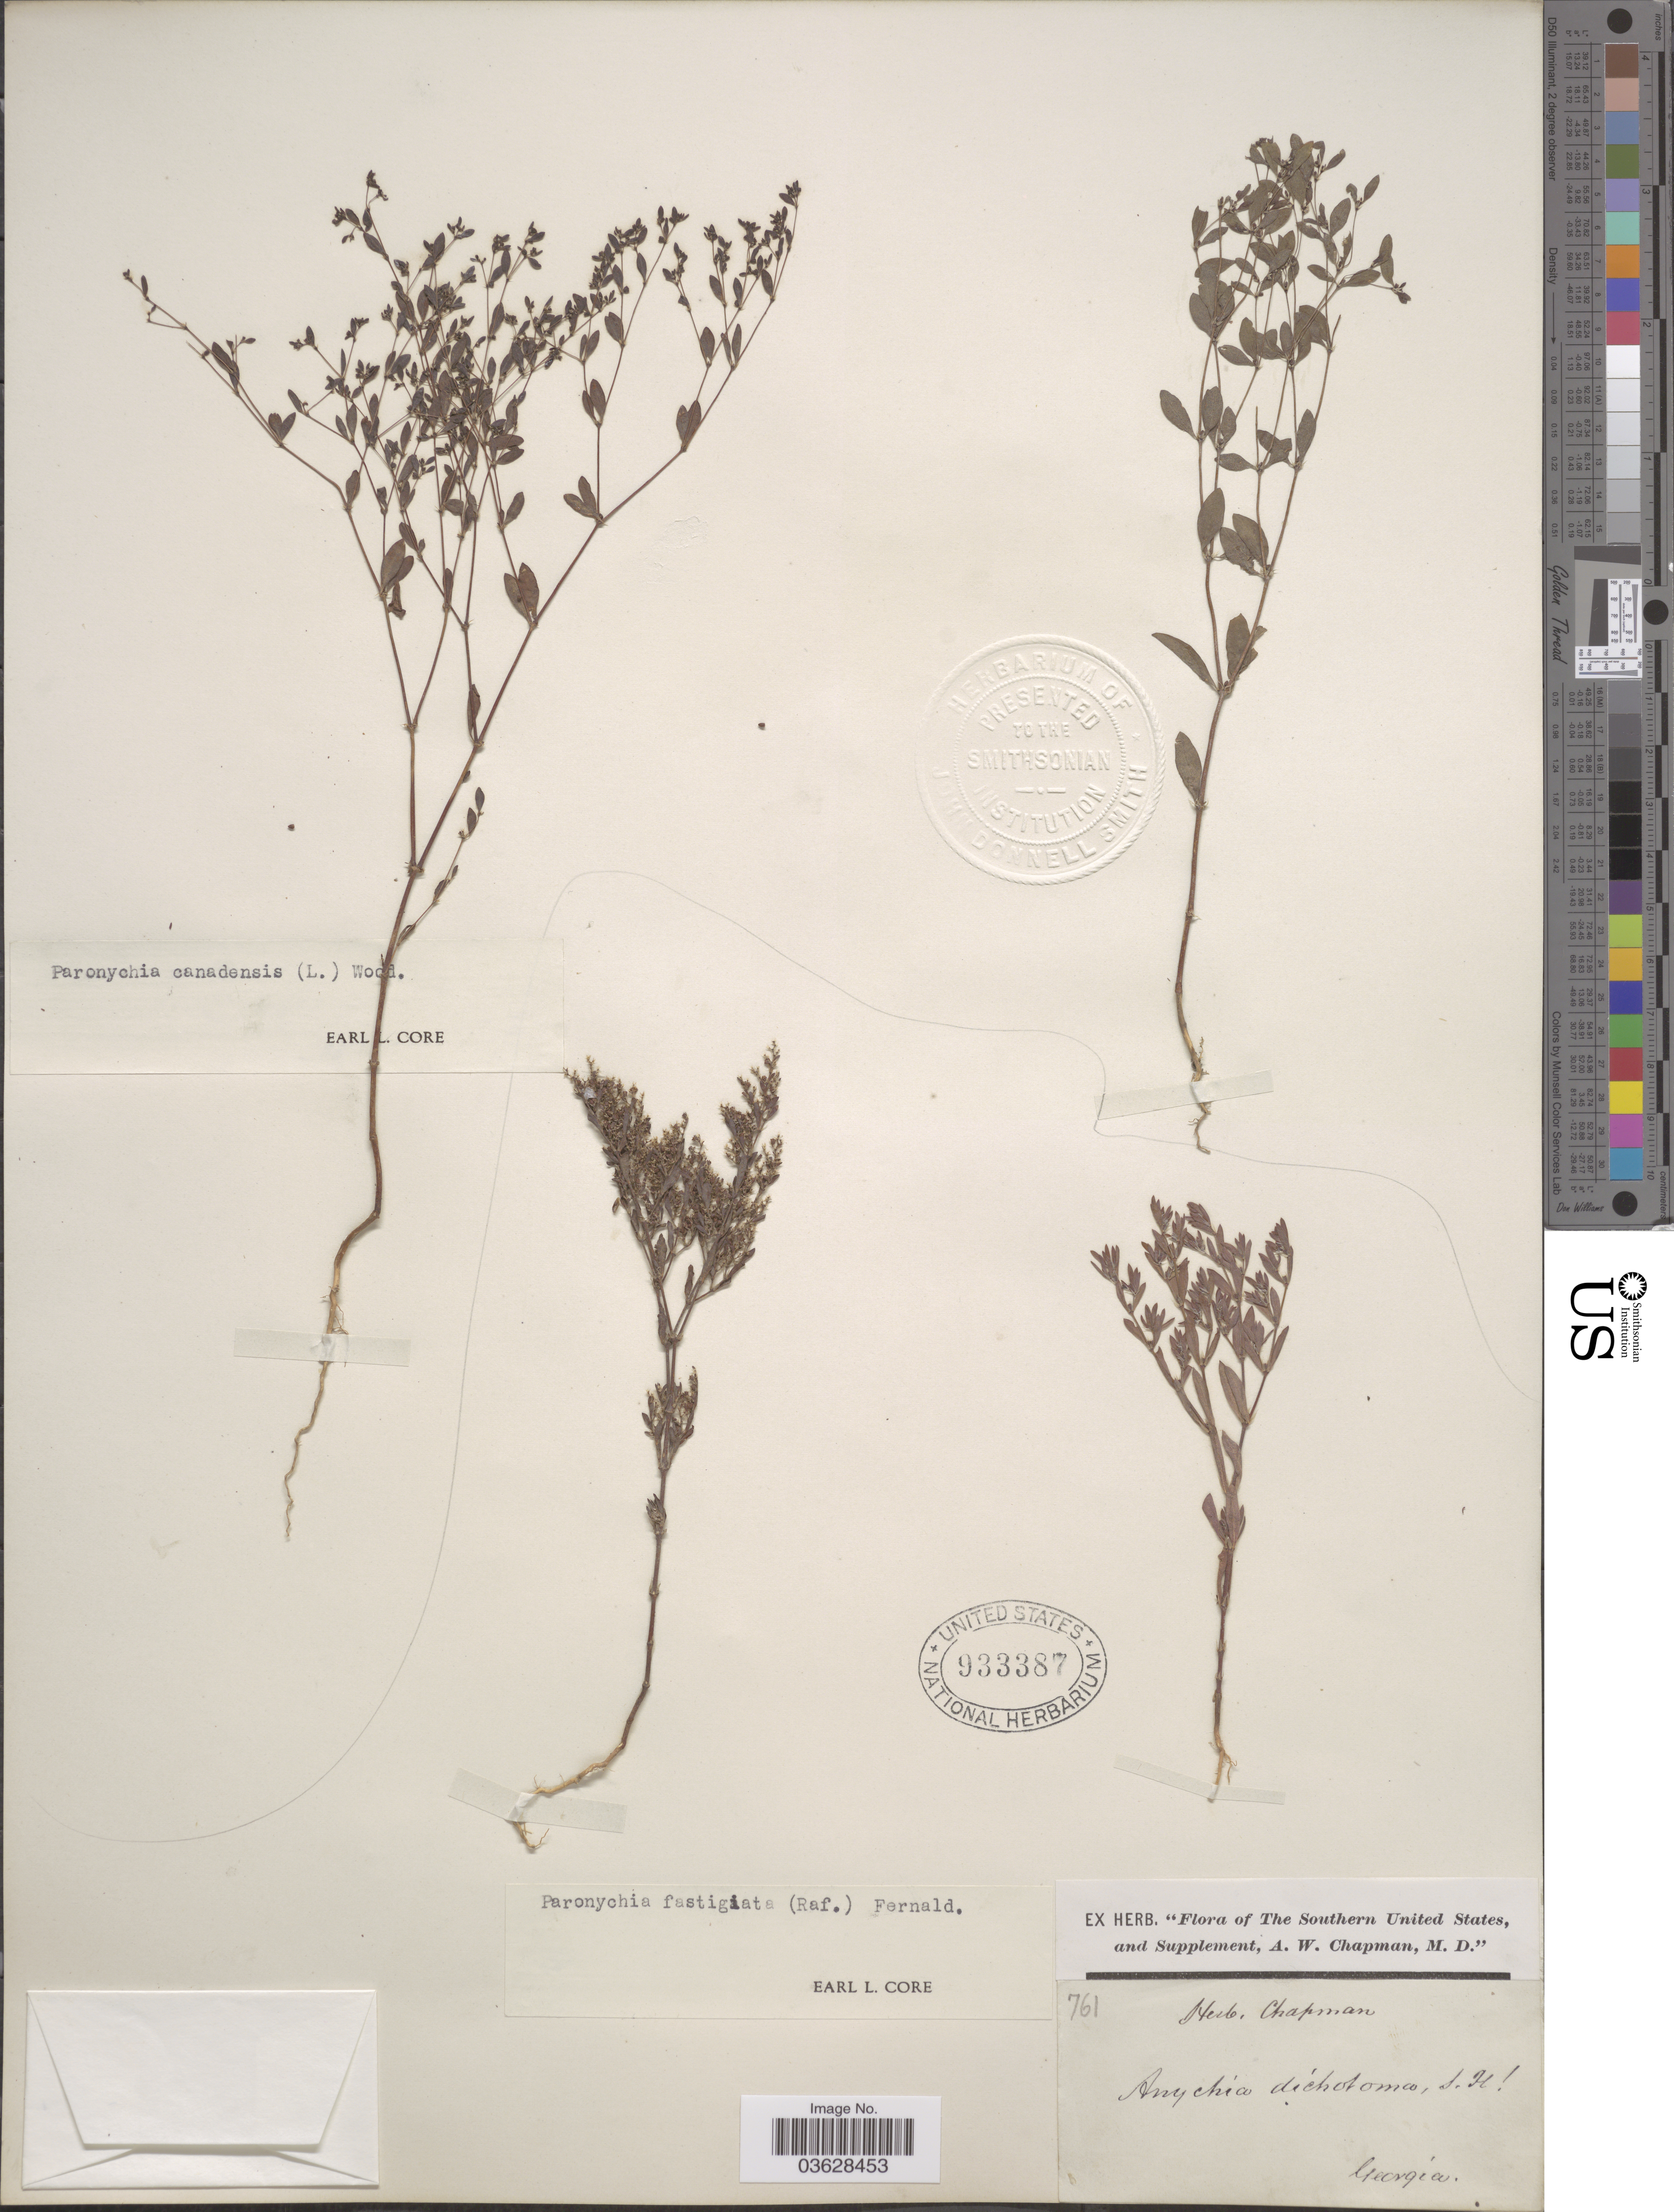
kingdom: Plantae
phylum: Tracheophyta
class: Magnoliopsida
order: Caryophyllales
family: Caryophyllaceae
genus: Paronychia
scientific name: Paronychia fastigiata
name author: (Raf.) Fernald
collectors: ex herb. A.W. Chapman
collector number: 761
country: United States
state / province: Georgia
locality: Southern United States.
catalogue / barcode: US 933387